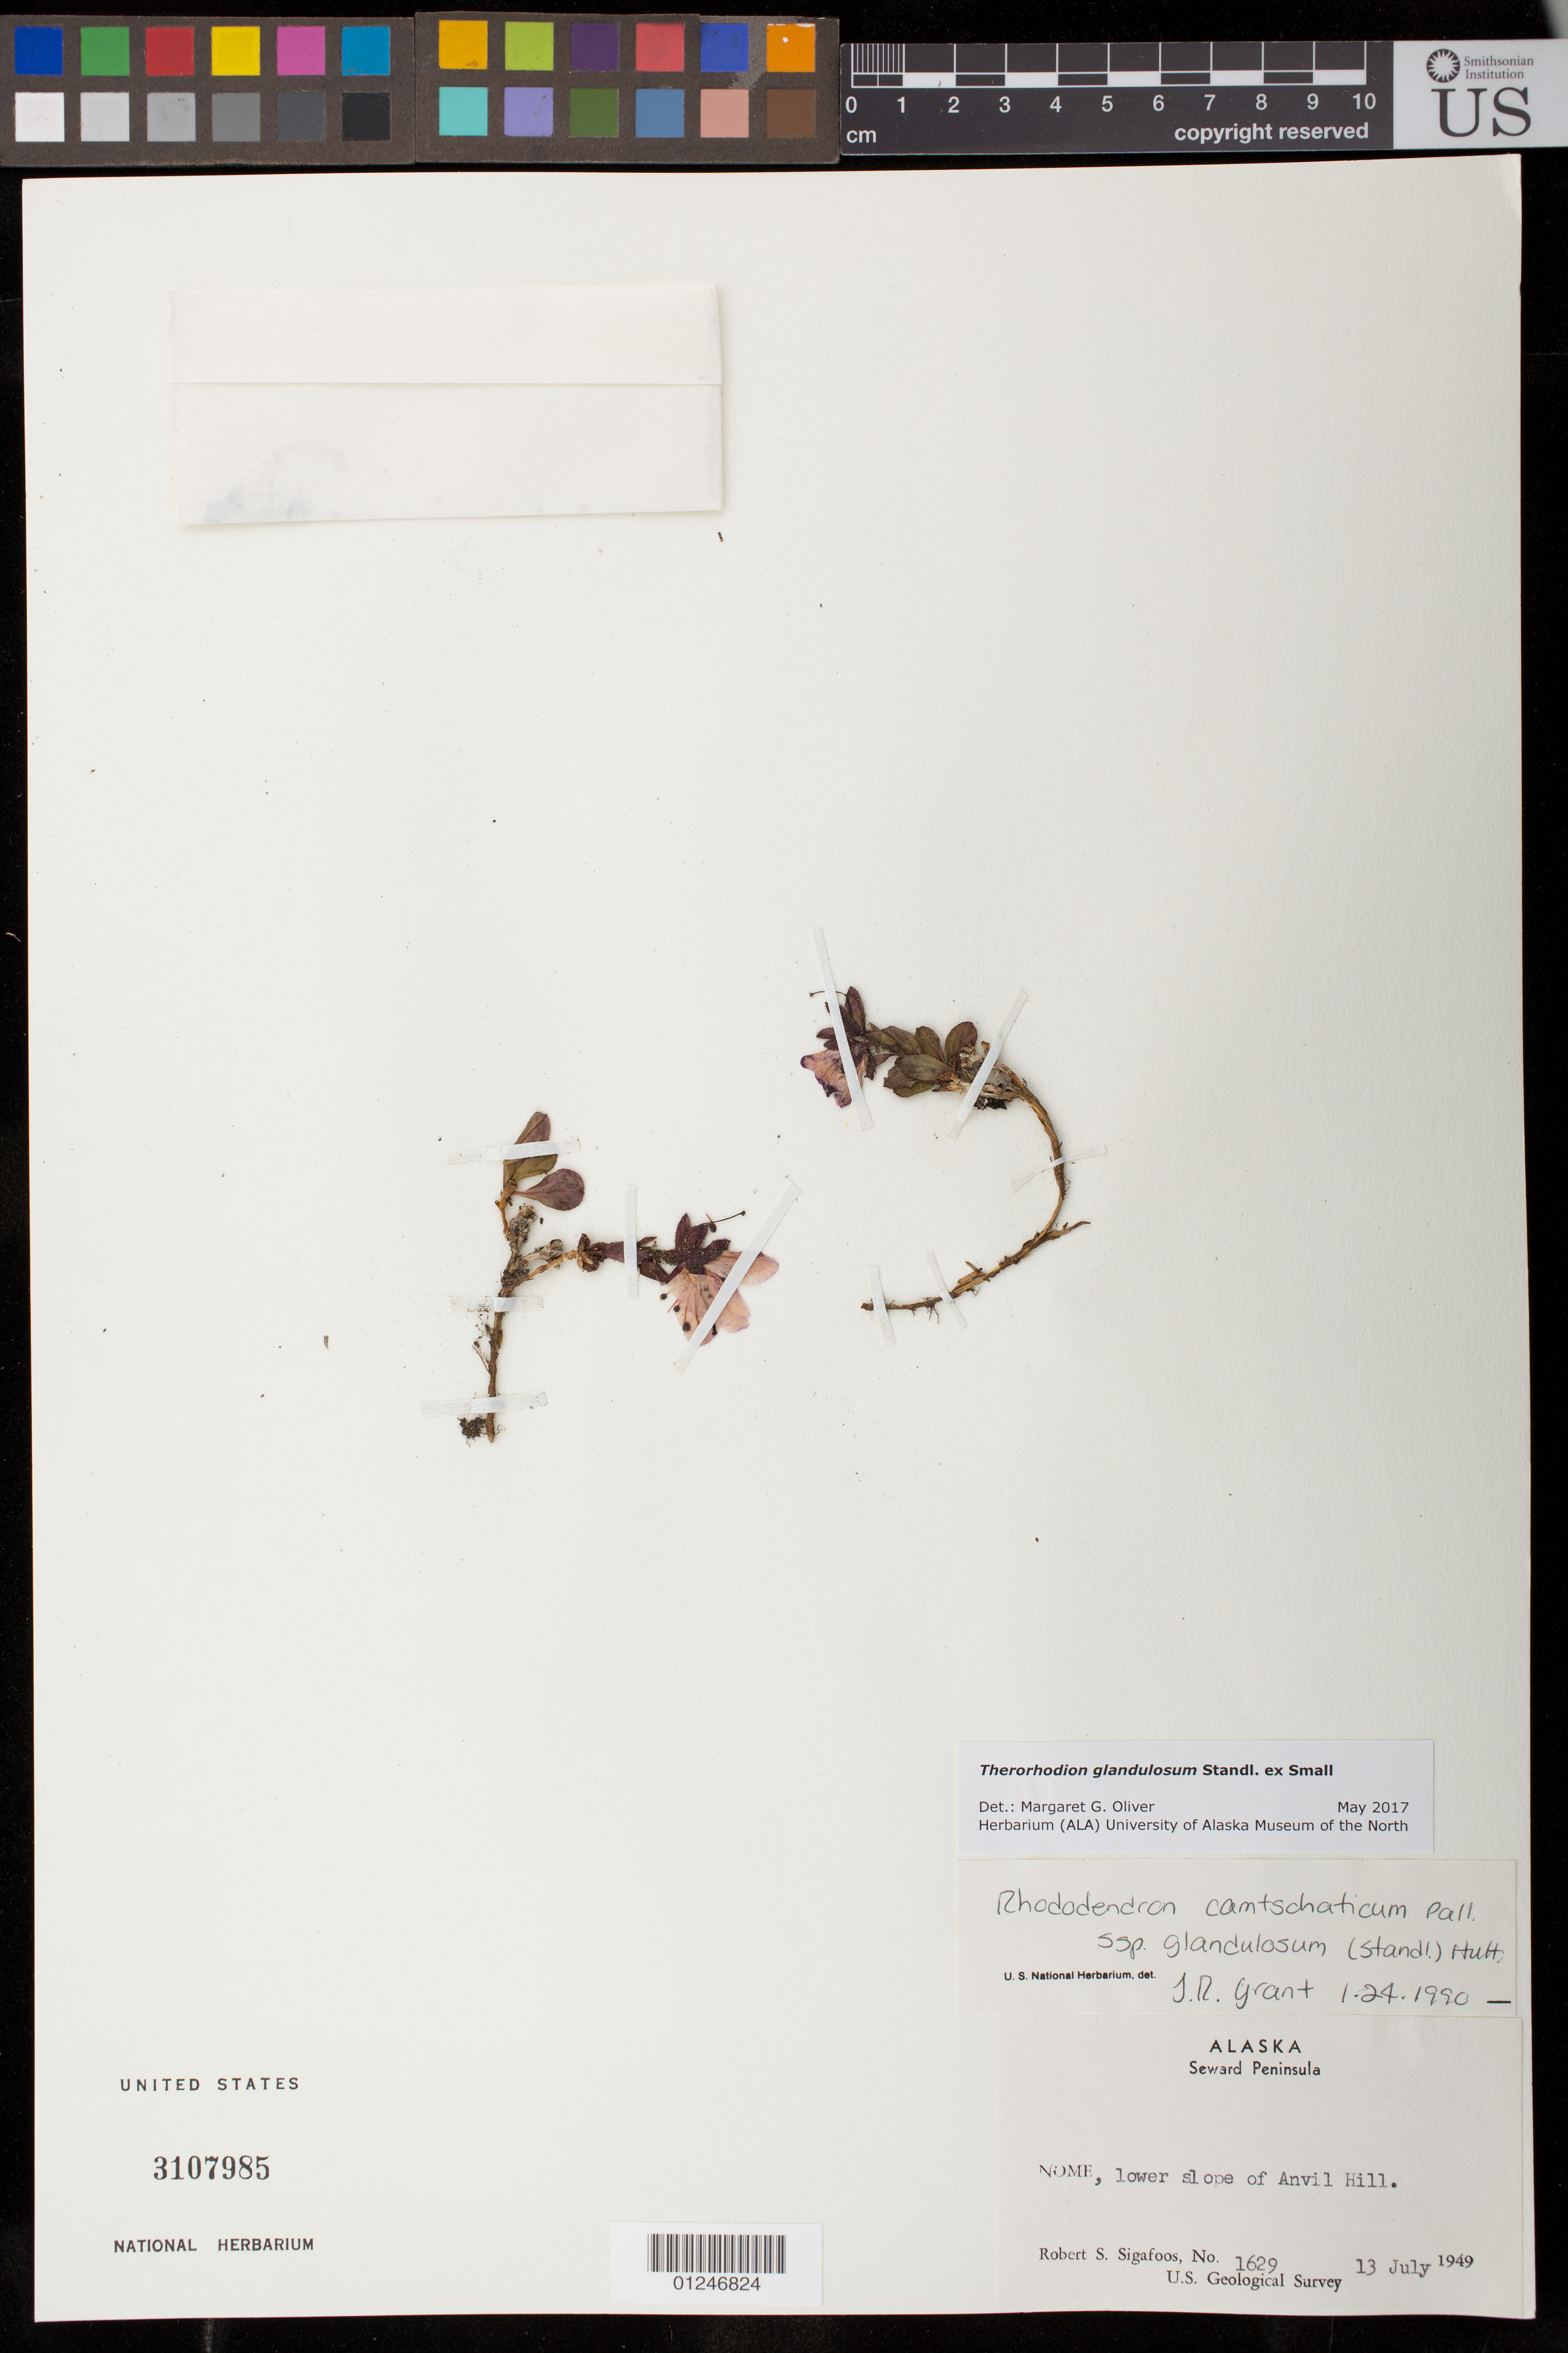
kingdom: Plantae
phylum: Tracheophyta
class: Magnoliopsida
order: Ericales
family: Ericaceae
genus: Therorhodion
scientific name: Therorhodion glandulosum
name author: Standl. ex Small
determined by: Oliver, M. G., (ALA), University of Alaska Museum of the North (UNITED STATES)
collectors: R. Sigafoos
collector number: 1629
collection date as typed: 13 Jul 1949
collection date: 1949-07-13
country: United States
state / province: Alaska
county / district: Nome C. A.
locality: Nome, lower slope of Anvil Hill.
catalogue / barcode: US 3107985